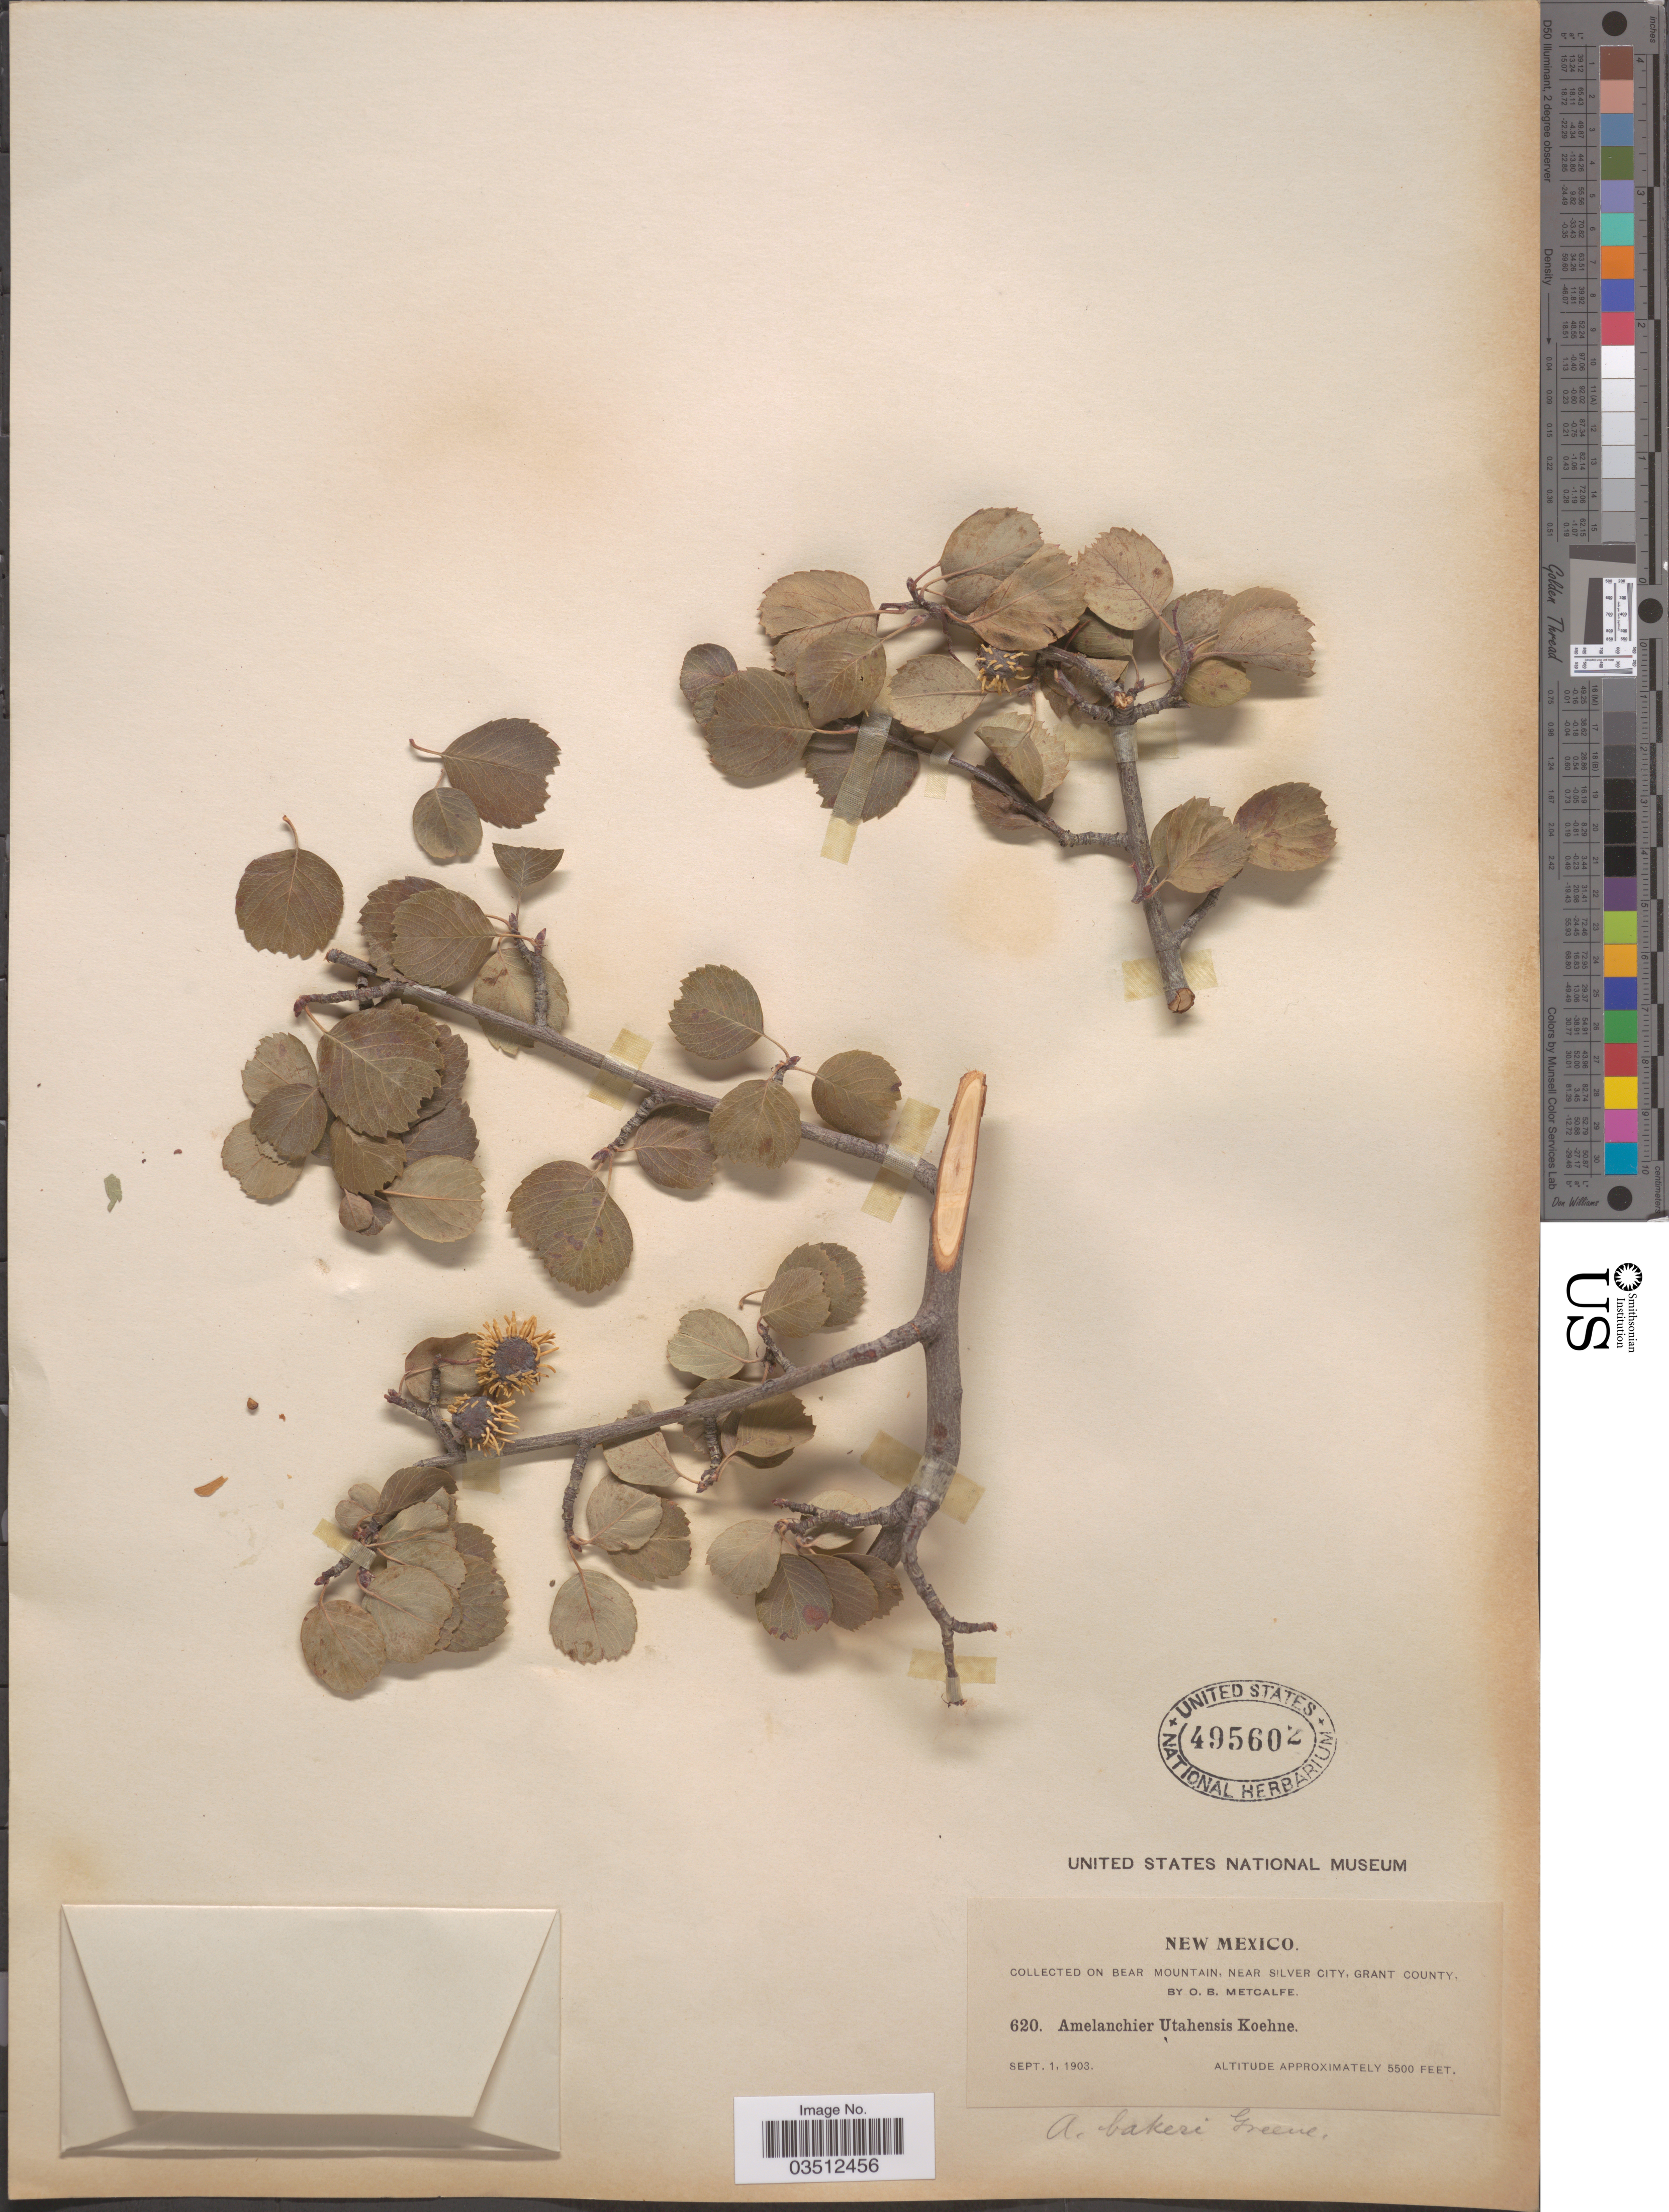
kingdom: Plantae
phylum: Tracheophyta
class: Magnoliopsida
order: Rosales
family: Rosaceae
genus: Amelanchier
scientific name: Amelanchier oreophila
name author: A. Nelson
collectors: O. B. Metcalfe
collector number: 620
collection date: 1903-09-01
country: United States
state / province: New Mexico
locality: Bear Mountain, near Silver City, Grant County.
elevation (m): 1676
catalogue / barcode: US 495602